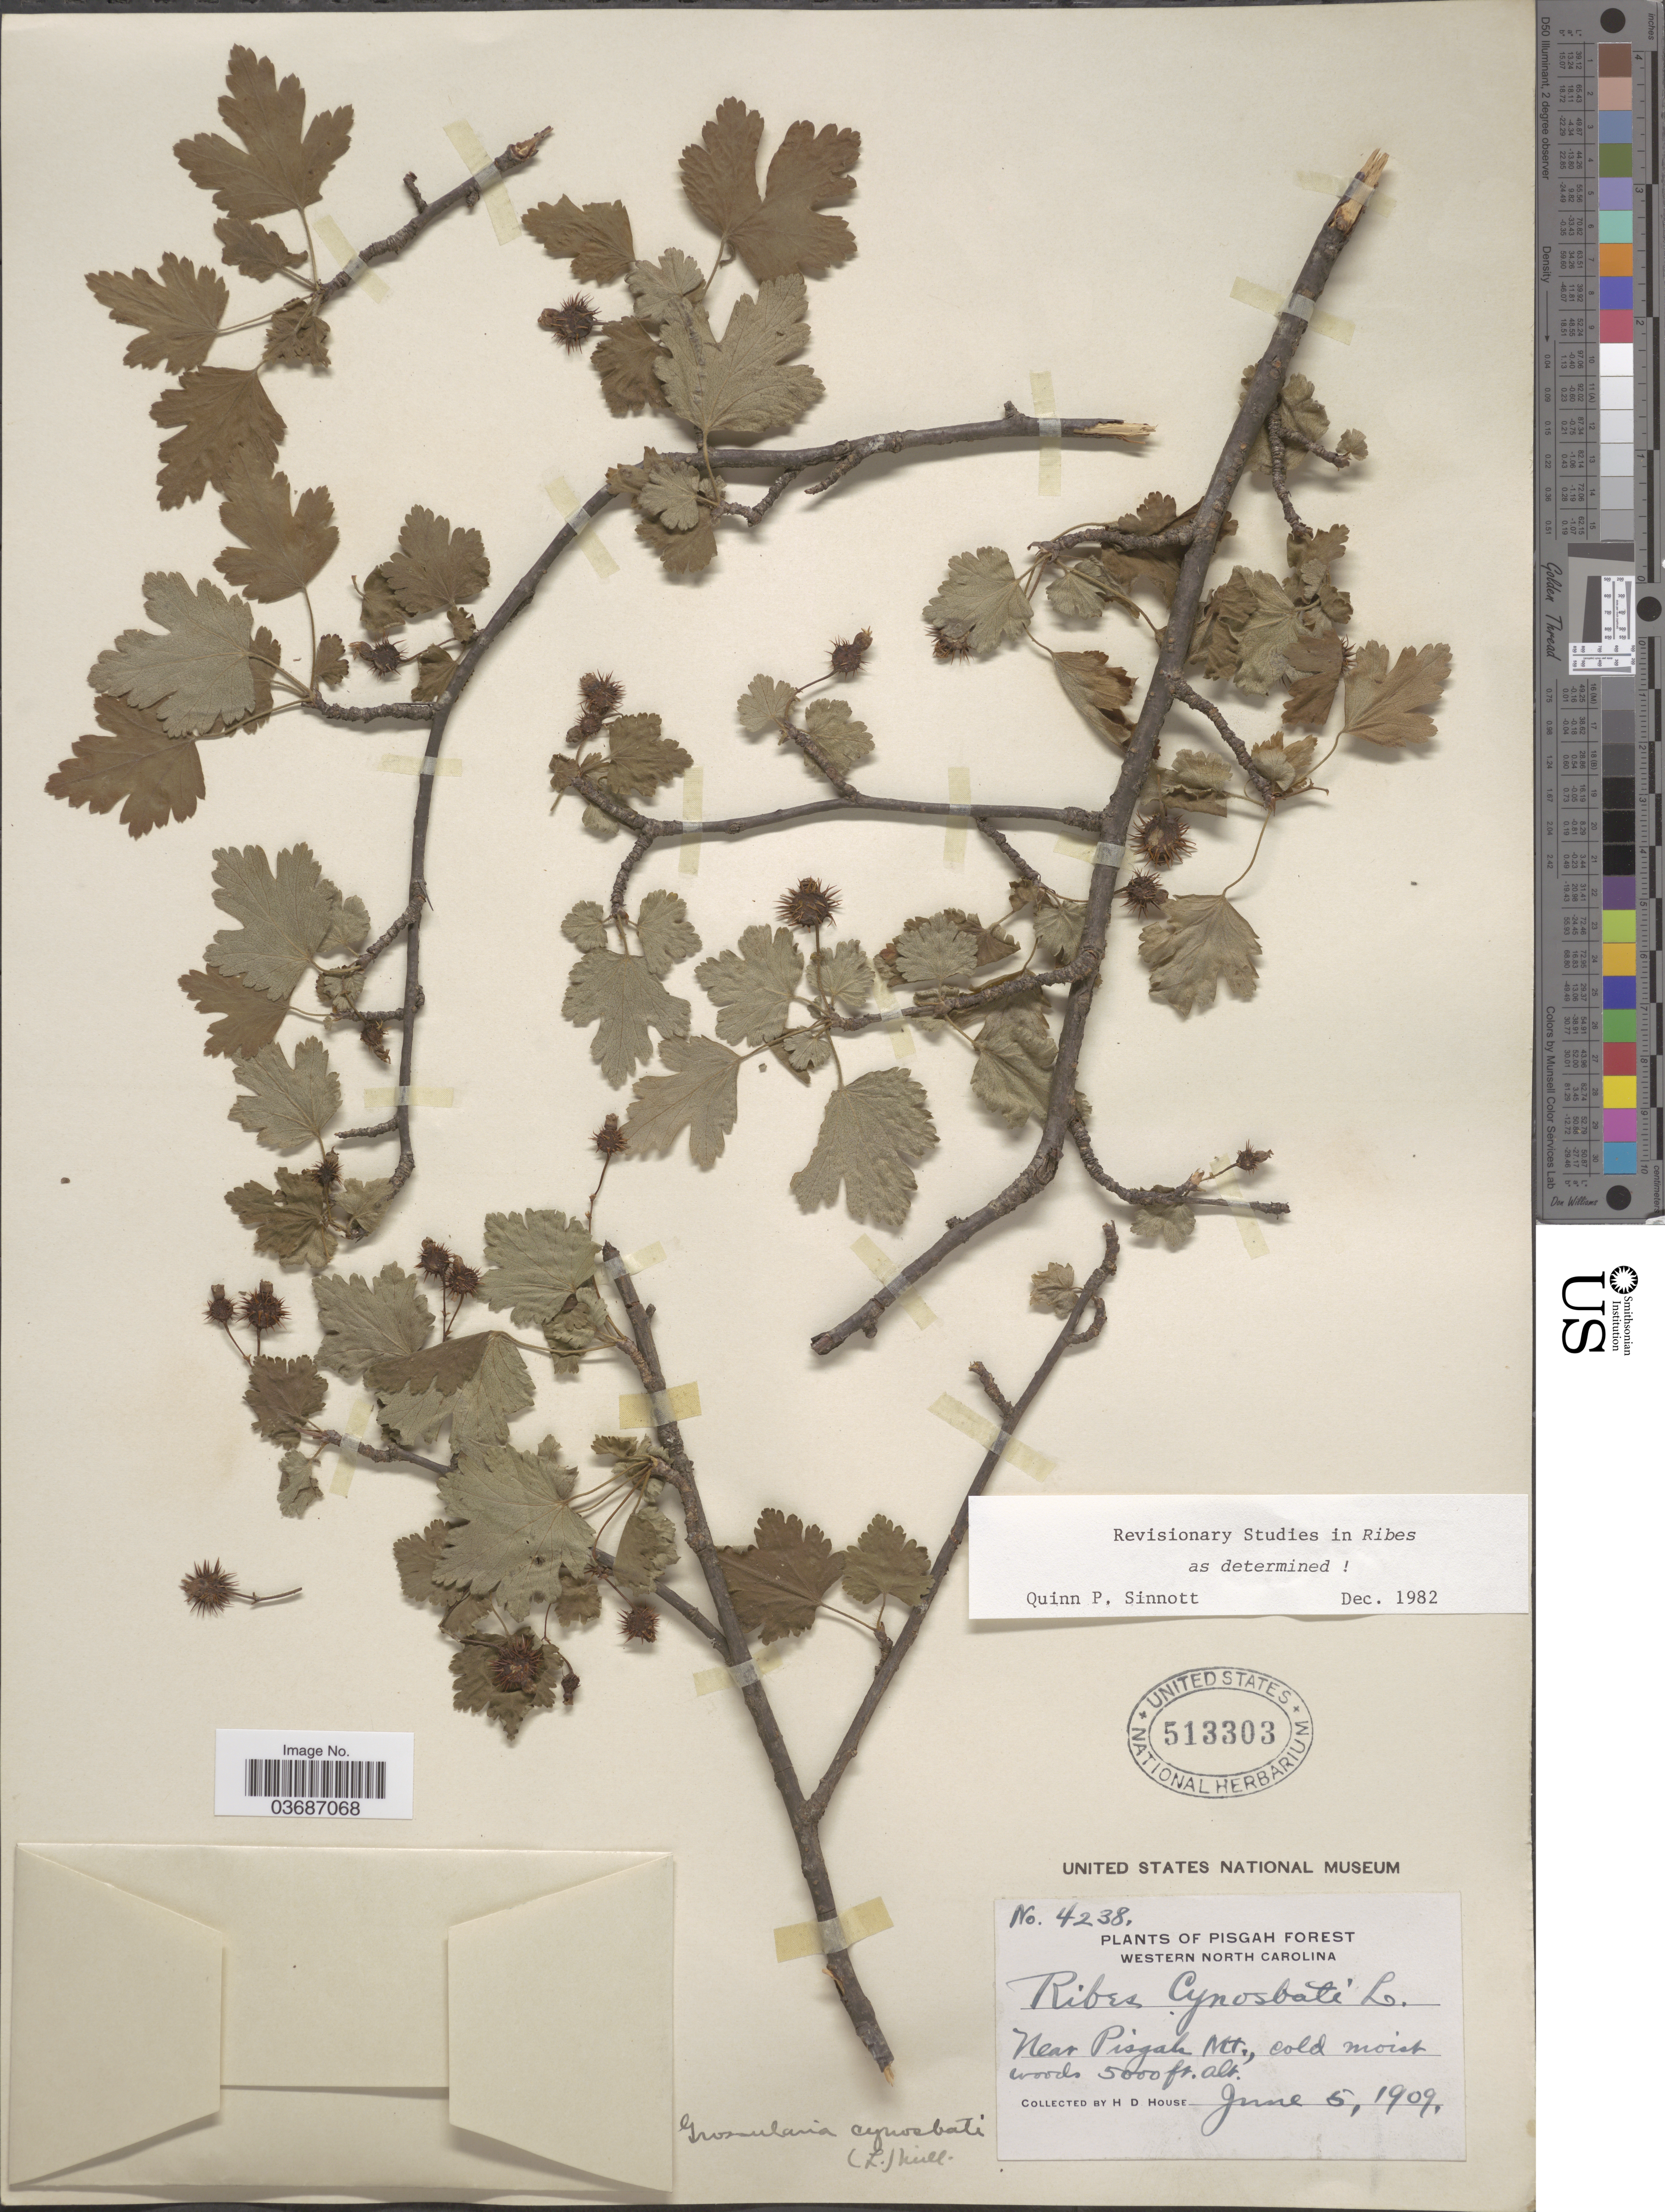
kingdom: Plantae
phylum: Tracheophyta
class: Magnoliopsida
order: Saxifragales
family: Grossulariaceae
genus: Ribes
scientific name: Ribes cynosbati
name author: L.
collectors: H. D. House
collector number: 4238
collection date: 1909-06-05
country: United States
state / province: North Carolina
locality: Pisgah Forest. Western North Carolina. Near Pisgah Mt., cold moist woods.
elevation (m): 1524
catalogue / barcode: US 513303